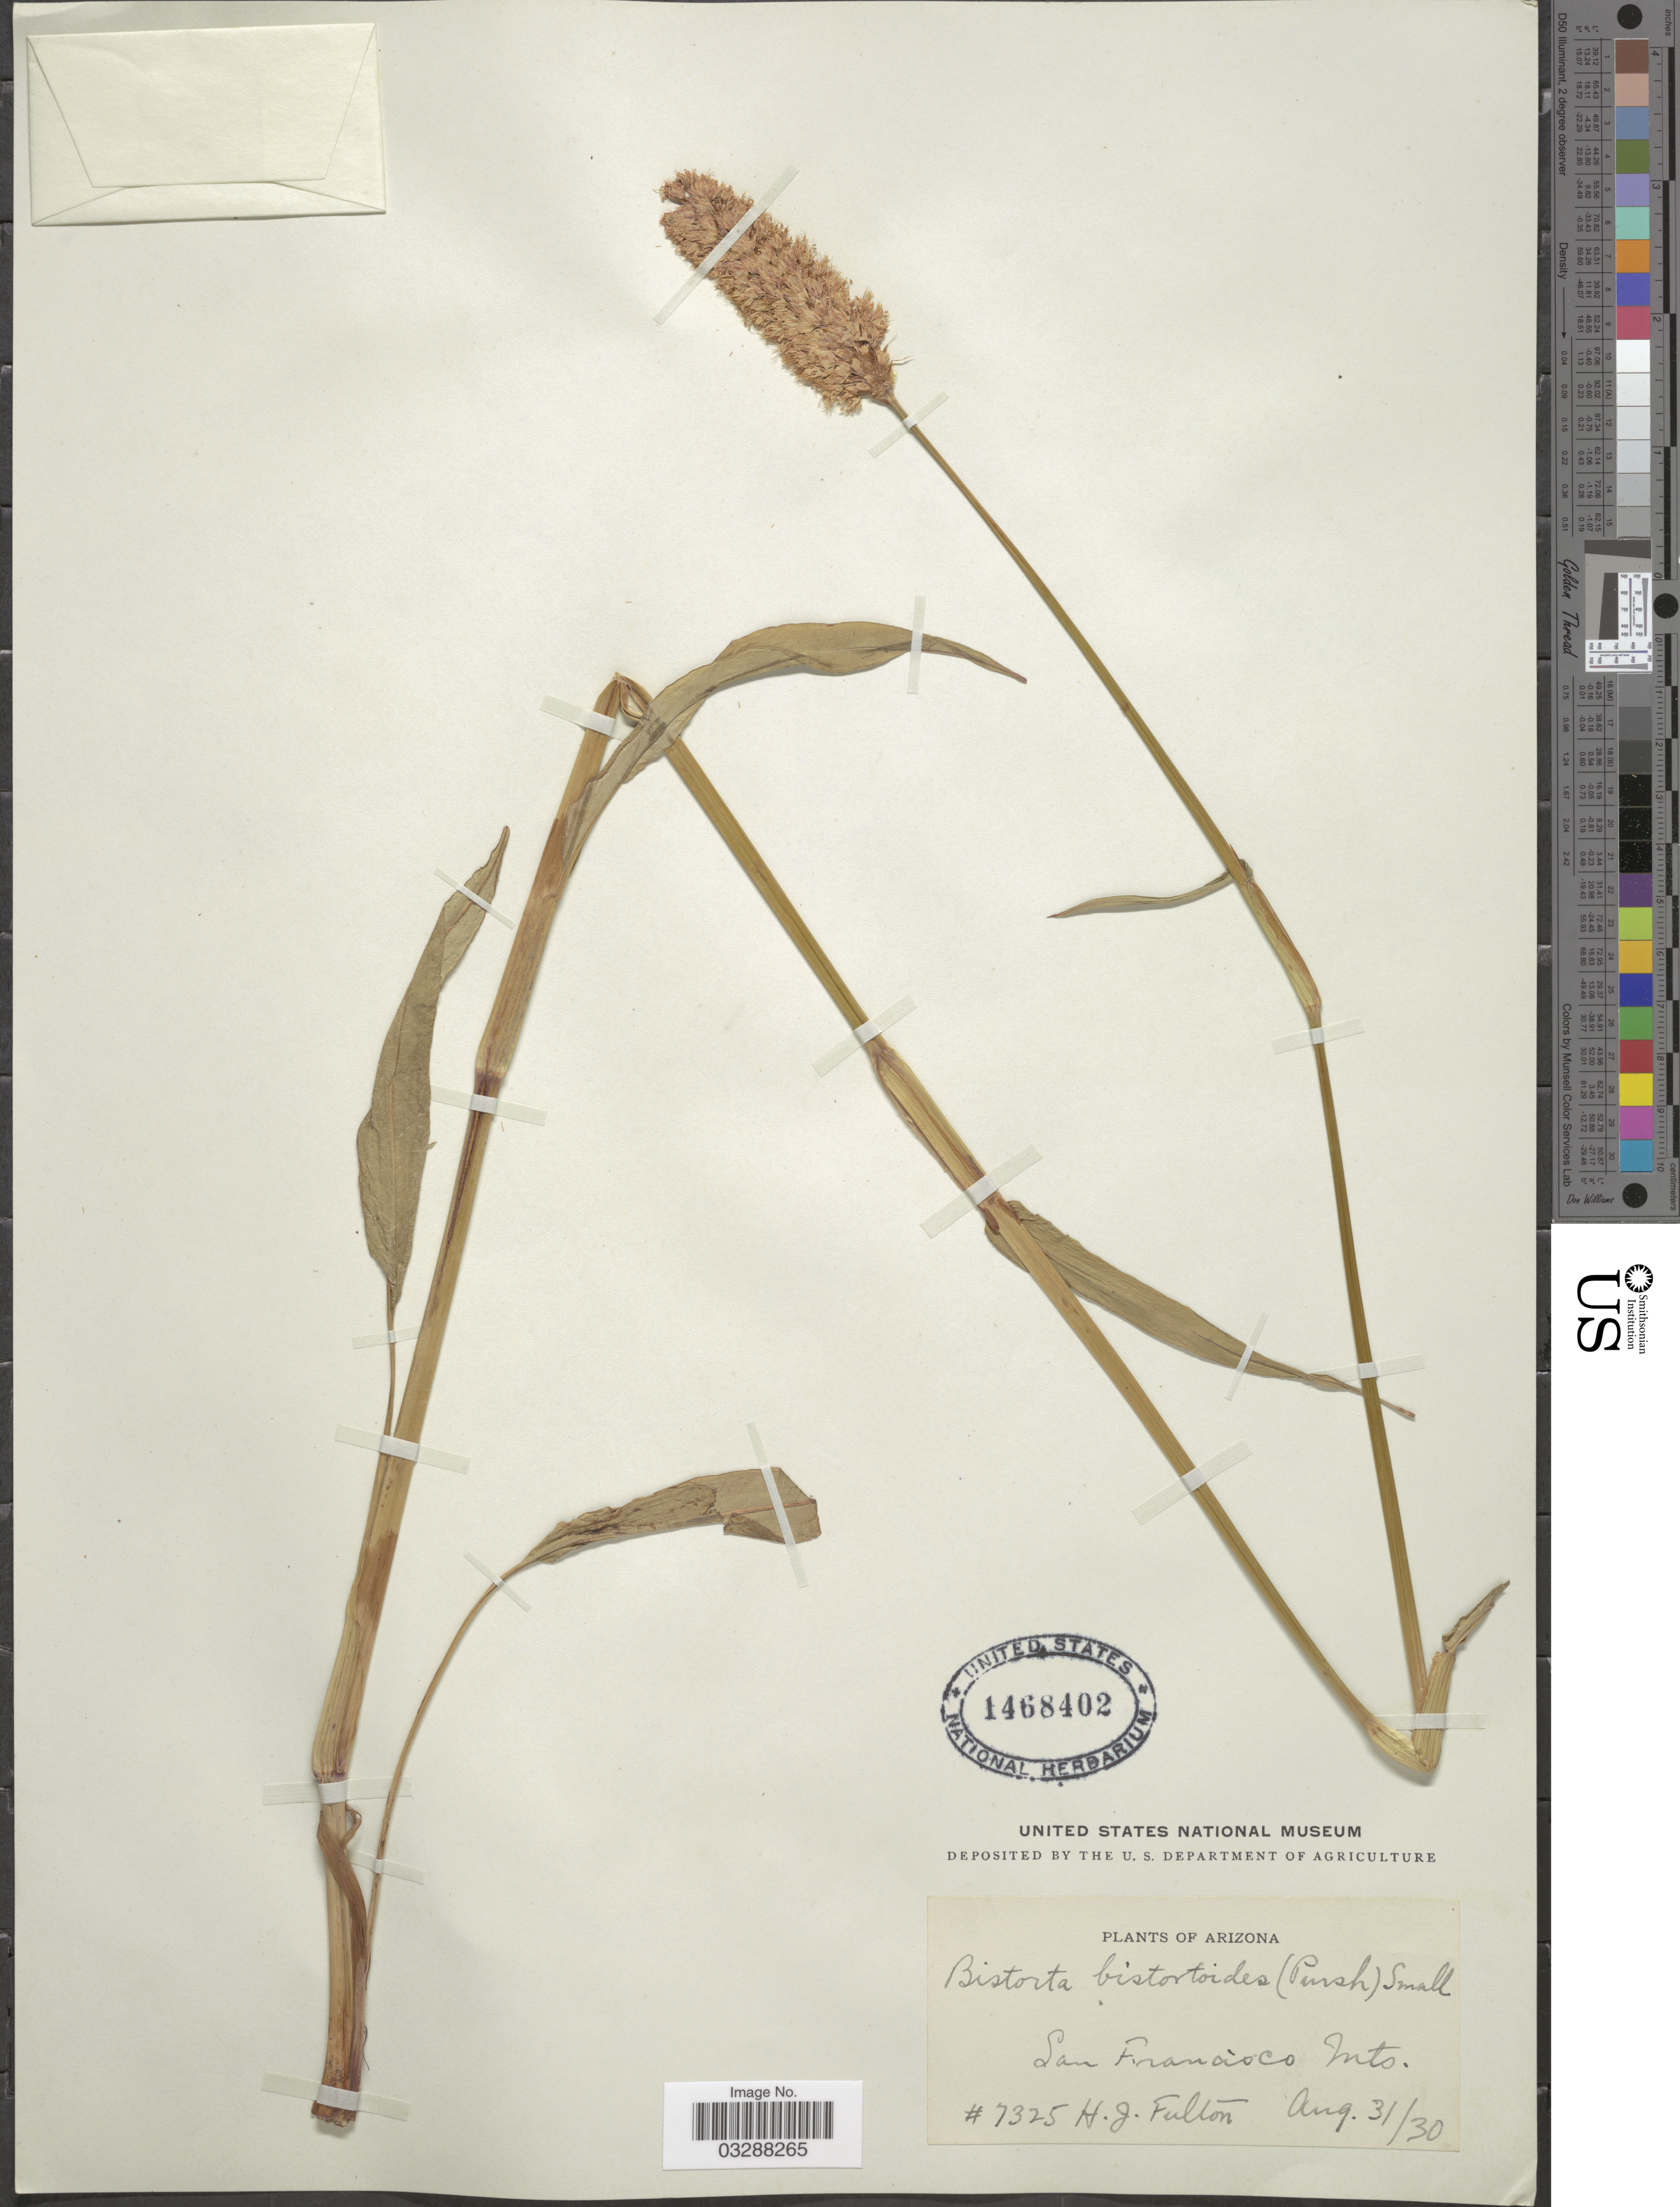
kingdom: Plantae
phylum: Tracheophyta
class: Magnoliopsida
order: Caryophyllales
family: Polygonaceae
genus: Bistorta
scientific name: Bistorta bistortoides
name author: (Pursh) Small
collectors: H. Fulton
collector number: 7325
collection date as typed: Transcribed d/m/y: 31/8/30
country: United States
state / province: Arizona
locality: San Francisco Mts.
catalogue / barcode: US 1468402